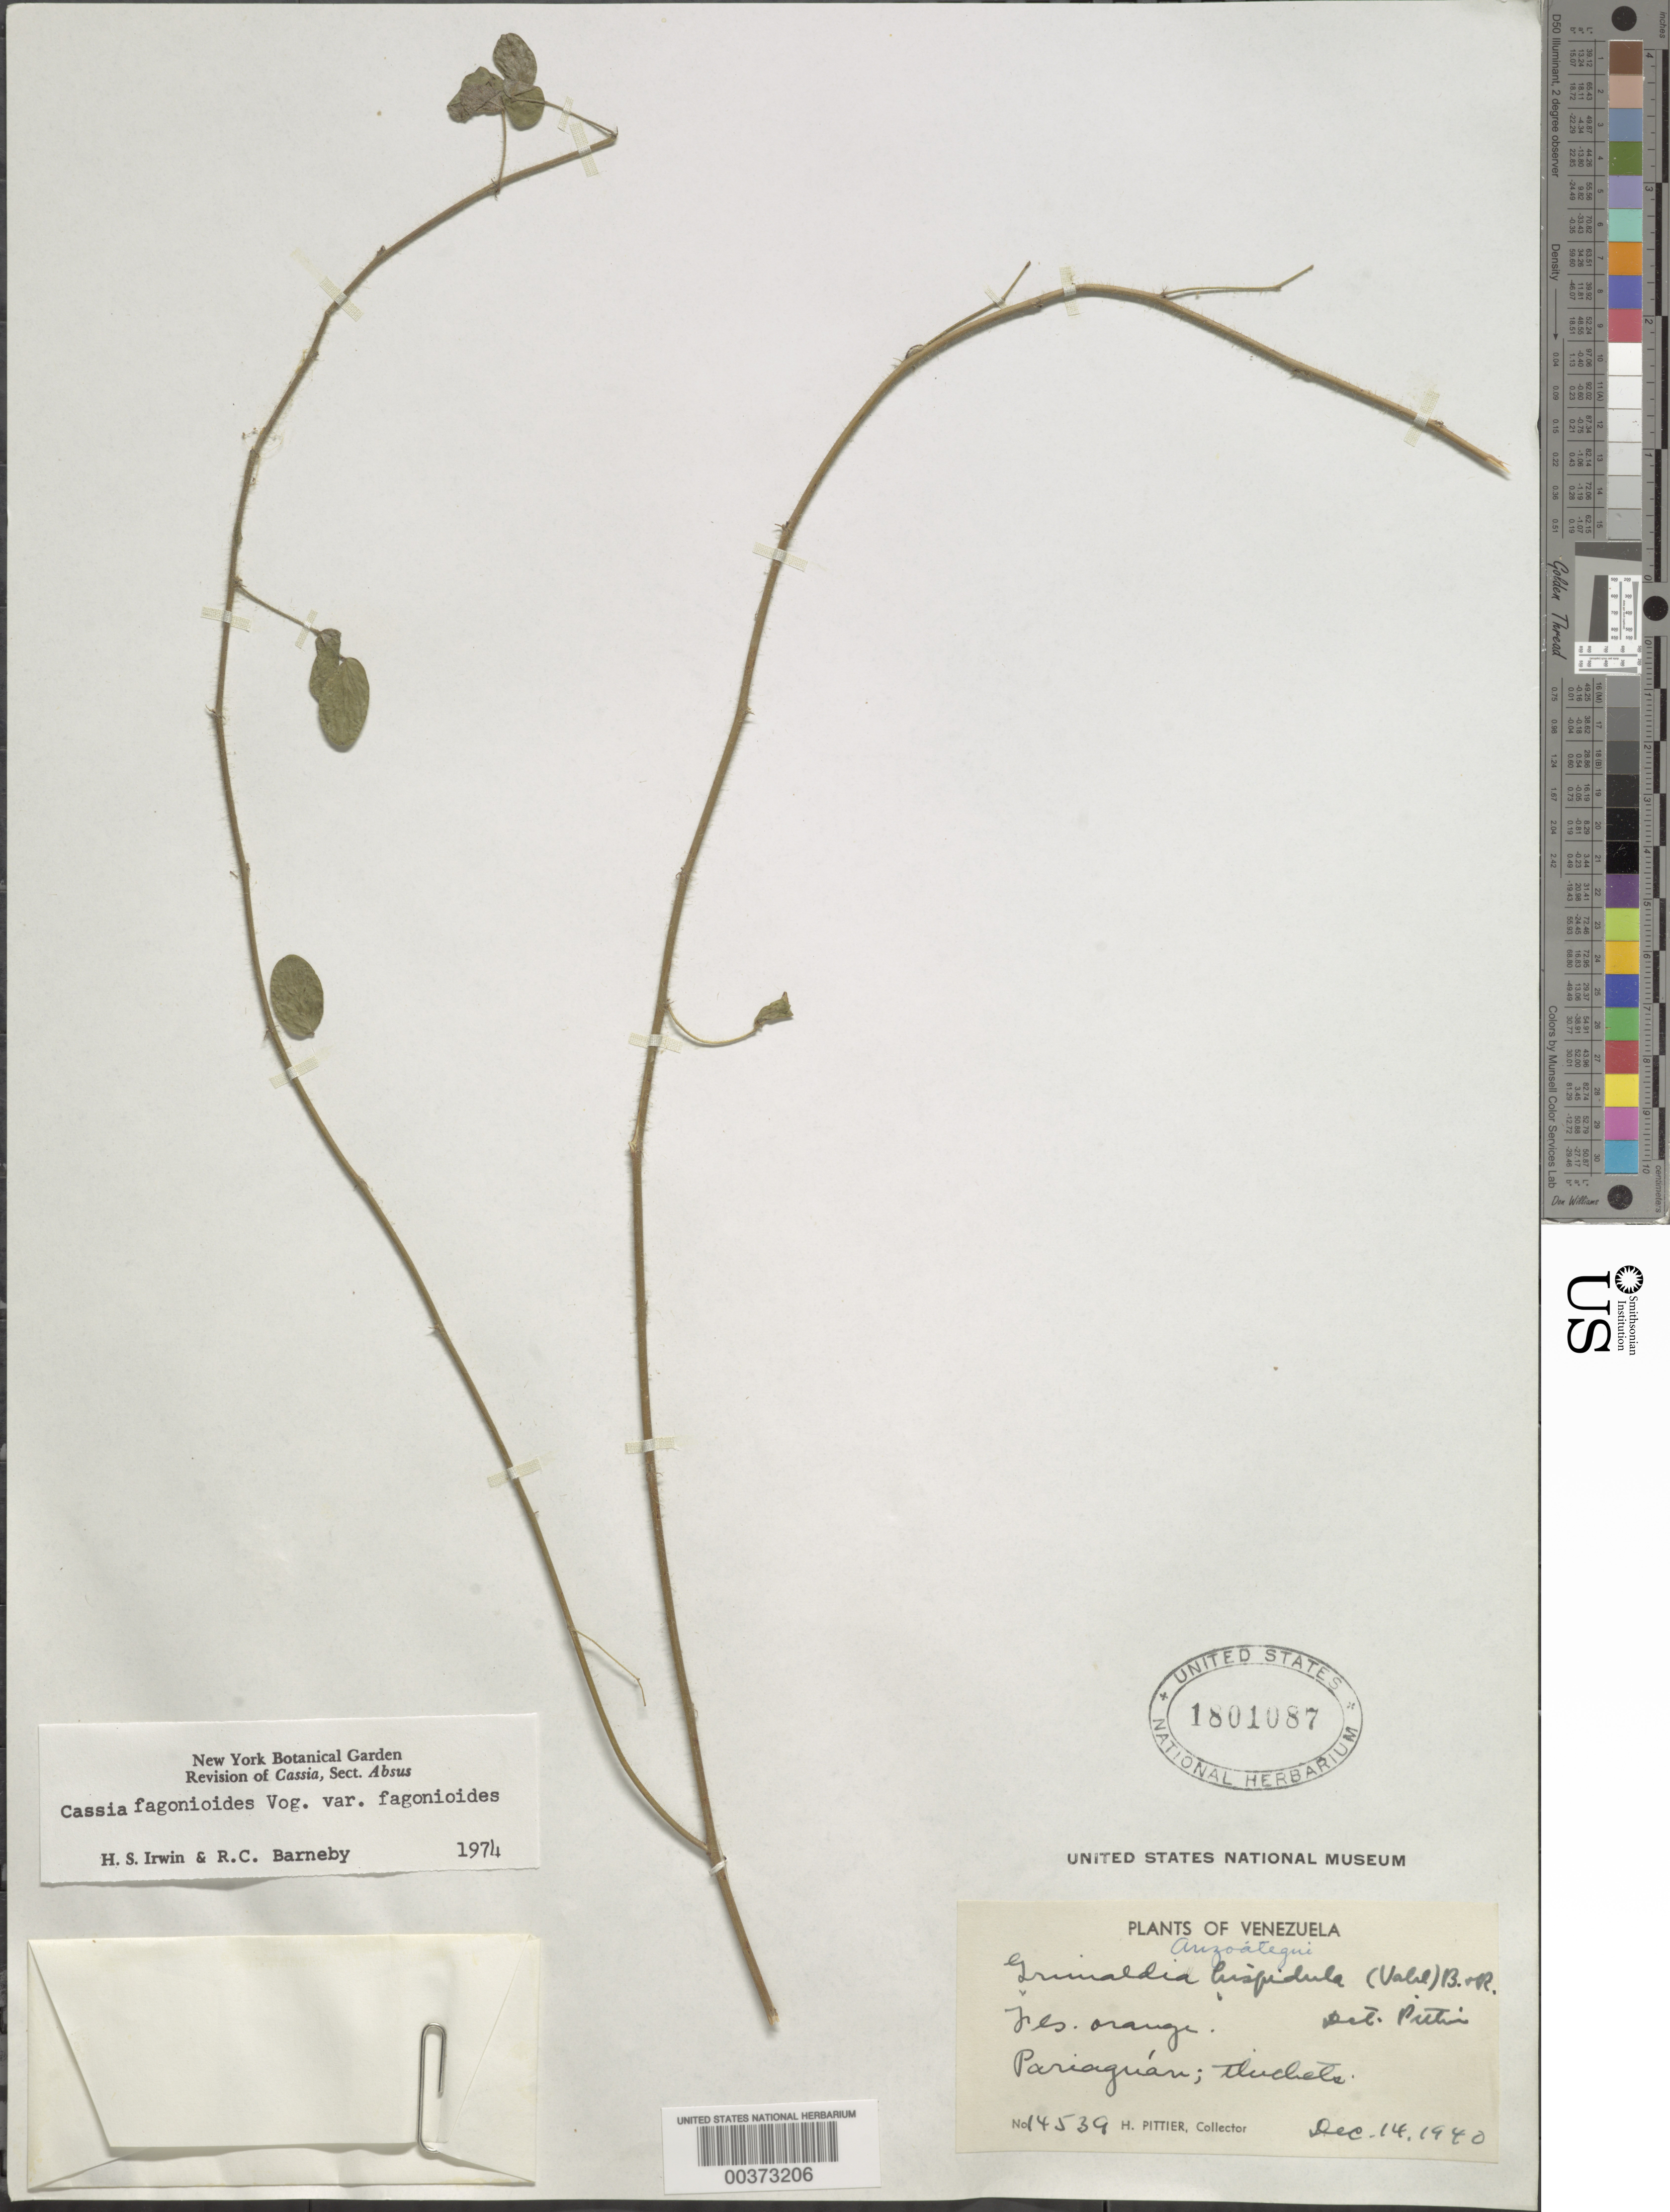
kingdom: Plantae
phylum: Tracheophyta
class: Magnoliopsida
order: Fabales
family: Fabaceae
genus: Chamaecrista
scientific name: Chamaecrista fagonioides var. fagonioides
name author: (Vogel) H.S. Irwin & Barneby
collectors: H. F. Pittier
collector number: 14539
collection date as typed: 14 Dec 1940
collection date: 1940-12-14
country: Venezuela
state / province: Anzoategui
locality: Pariaguan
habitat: Thickets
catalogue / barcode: US 1801087